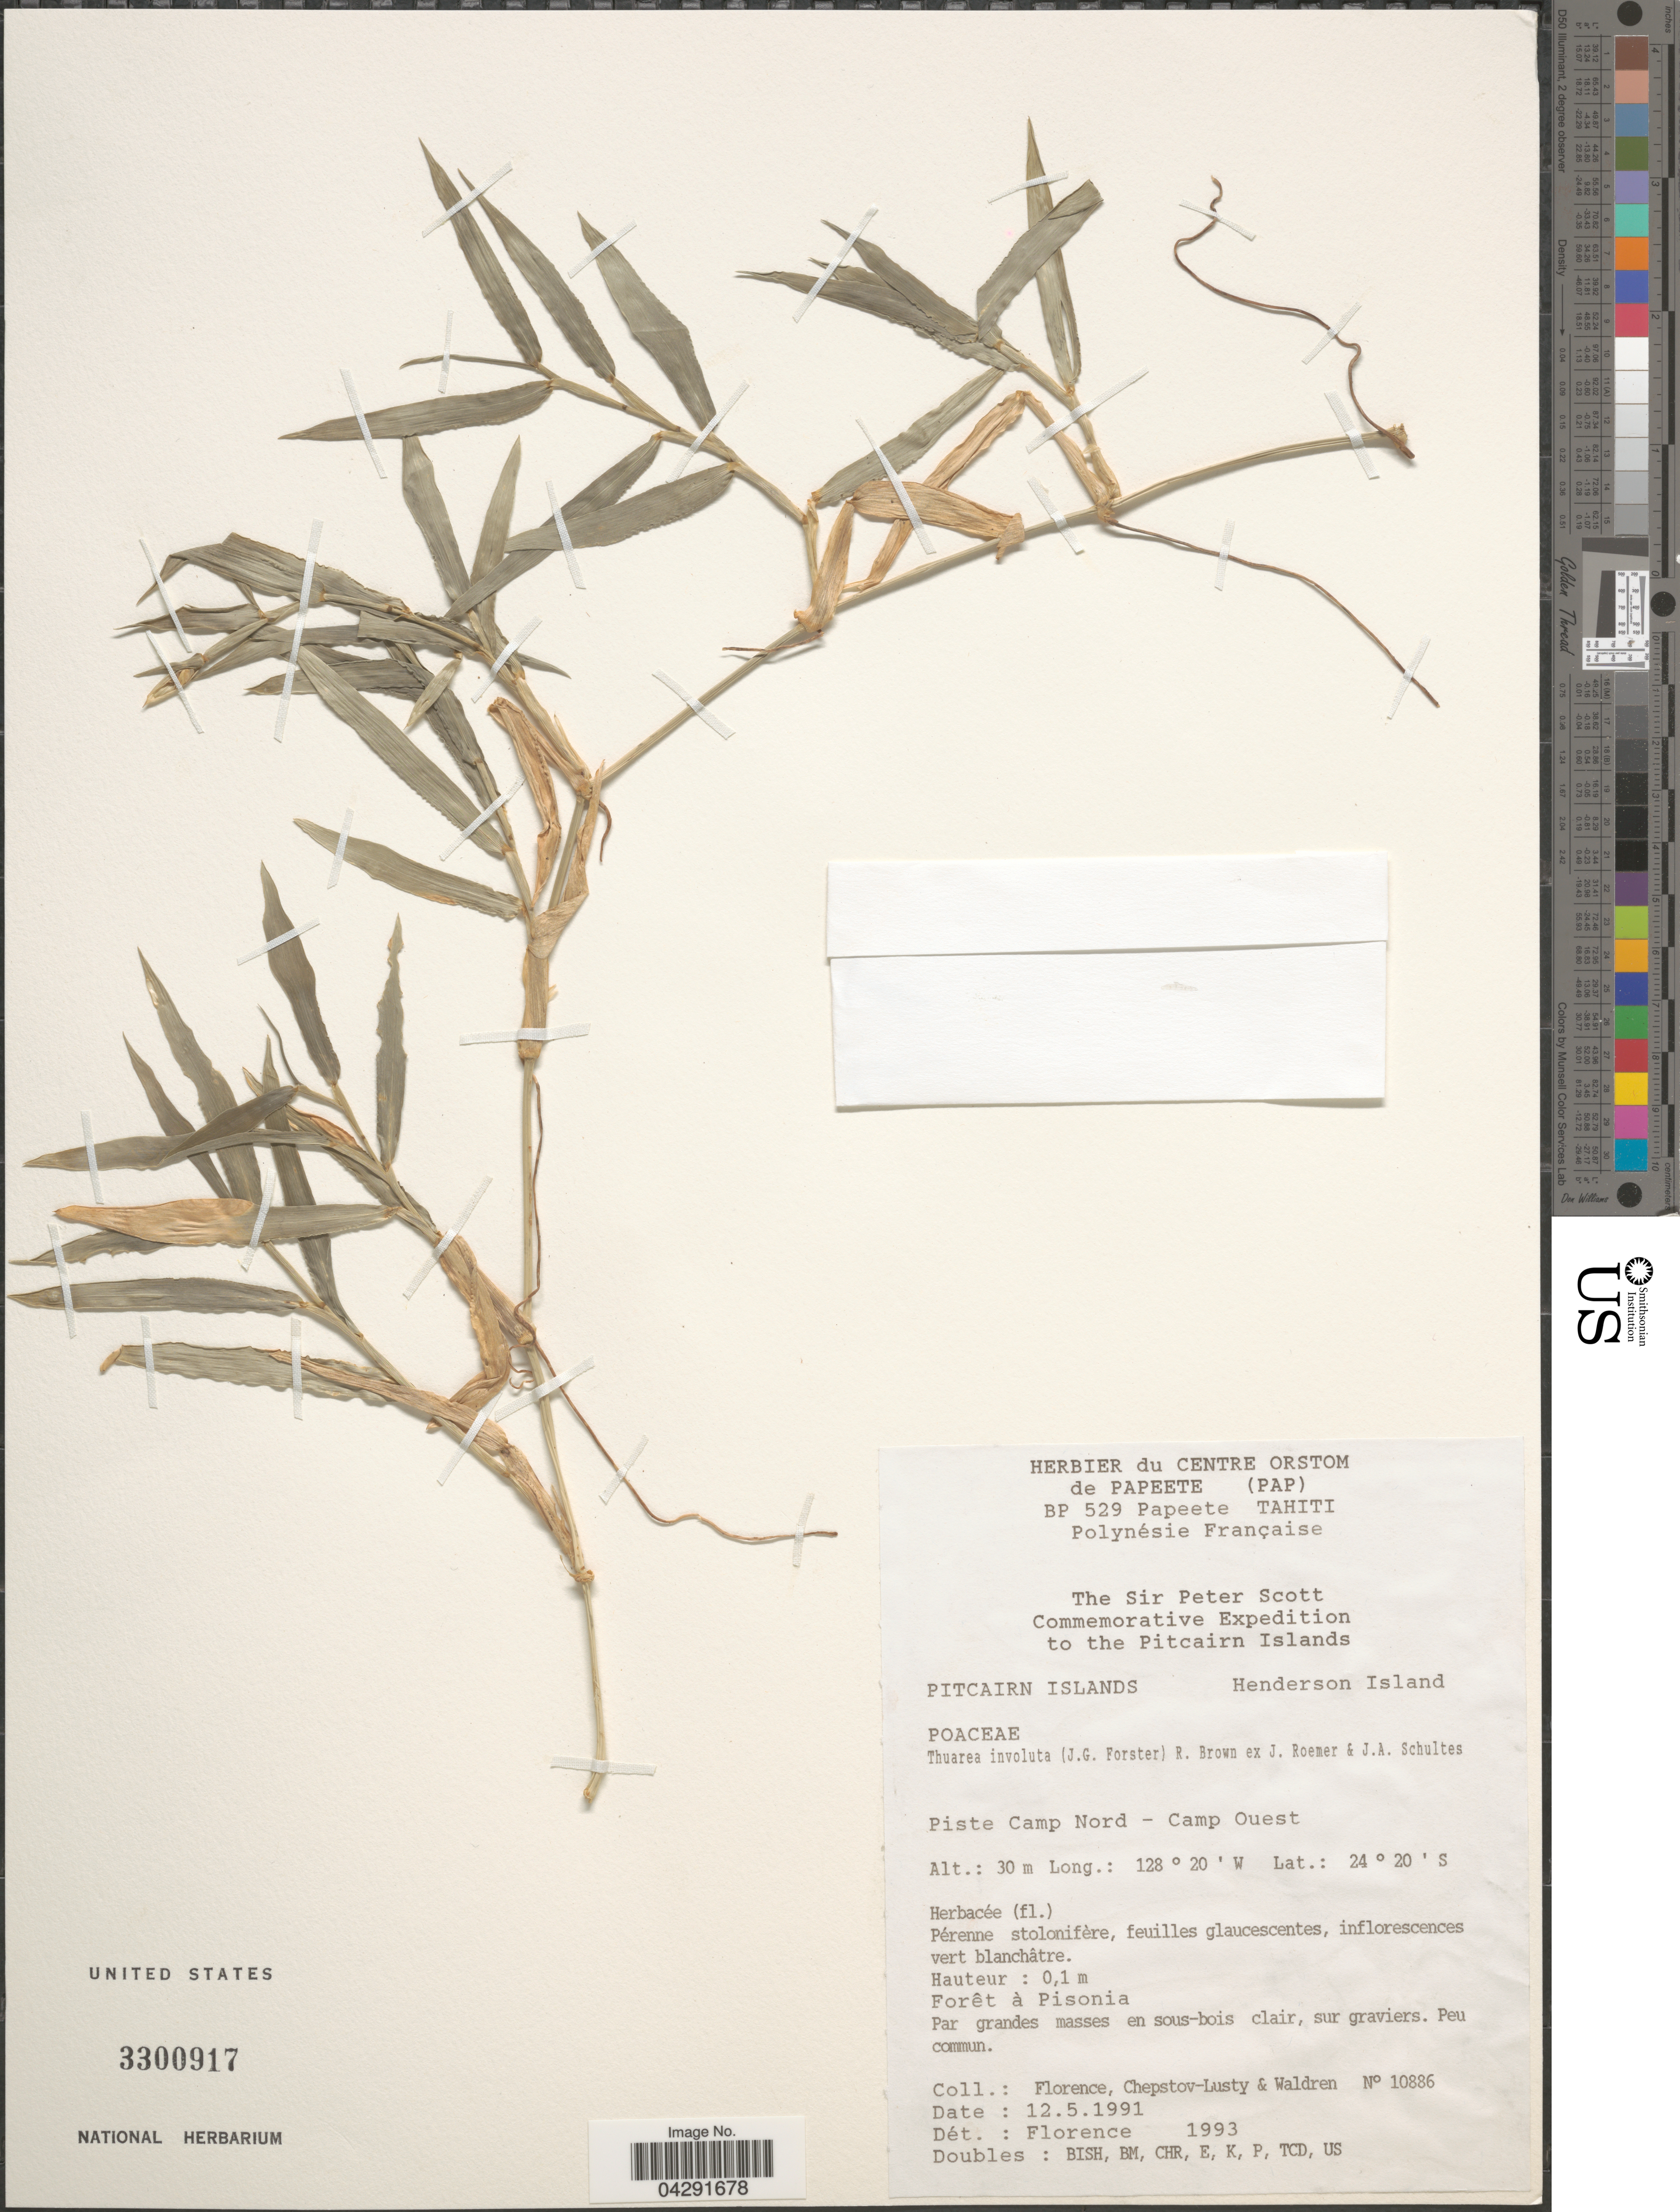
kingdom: Plantae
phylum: Tracheophyta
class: Liliopsida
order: Poales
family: Poaceae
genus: Thuarea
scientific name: Thuarea involuta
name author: (G. Forst.) R. Br. ex Sm.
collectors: -. Florence, -. Chepstov-lusty & Waldren, --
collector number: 10886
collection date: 1991-05-12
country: Pitcairn Islands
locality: The Sir Peter Scott Commemorative Expedition to the Pitcairn Islands. Pitcairn Islands. Henderson Island. Piste Camp Nord - Camp Ouest.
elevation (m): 30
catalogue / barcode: US 3300917